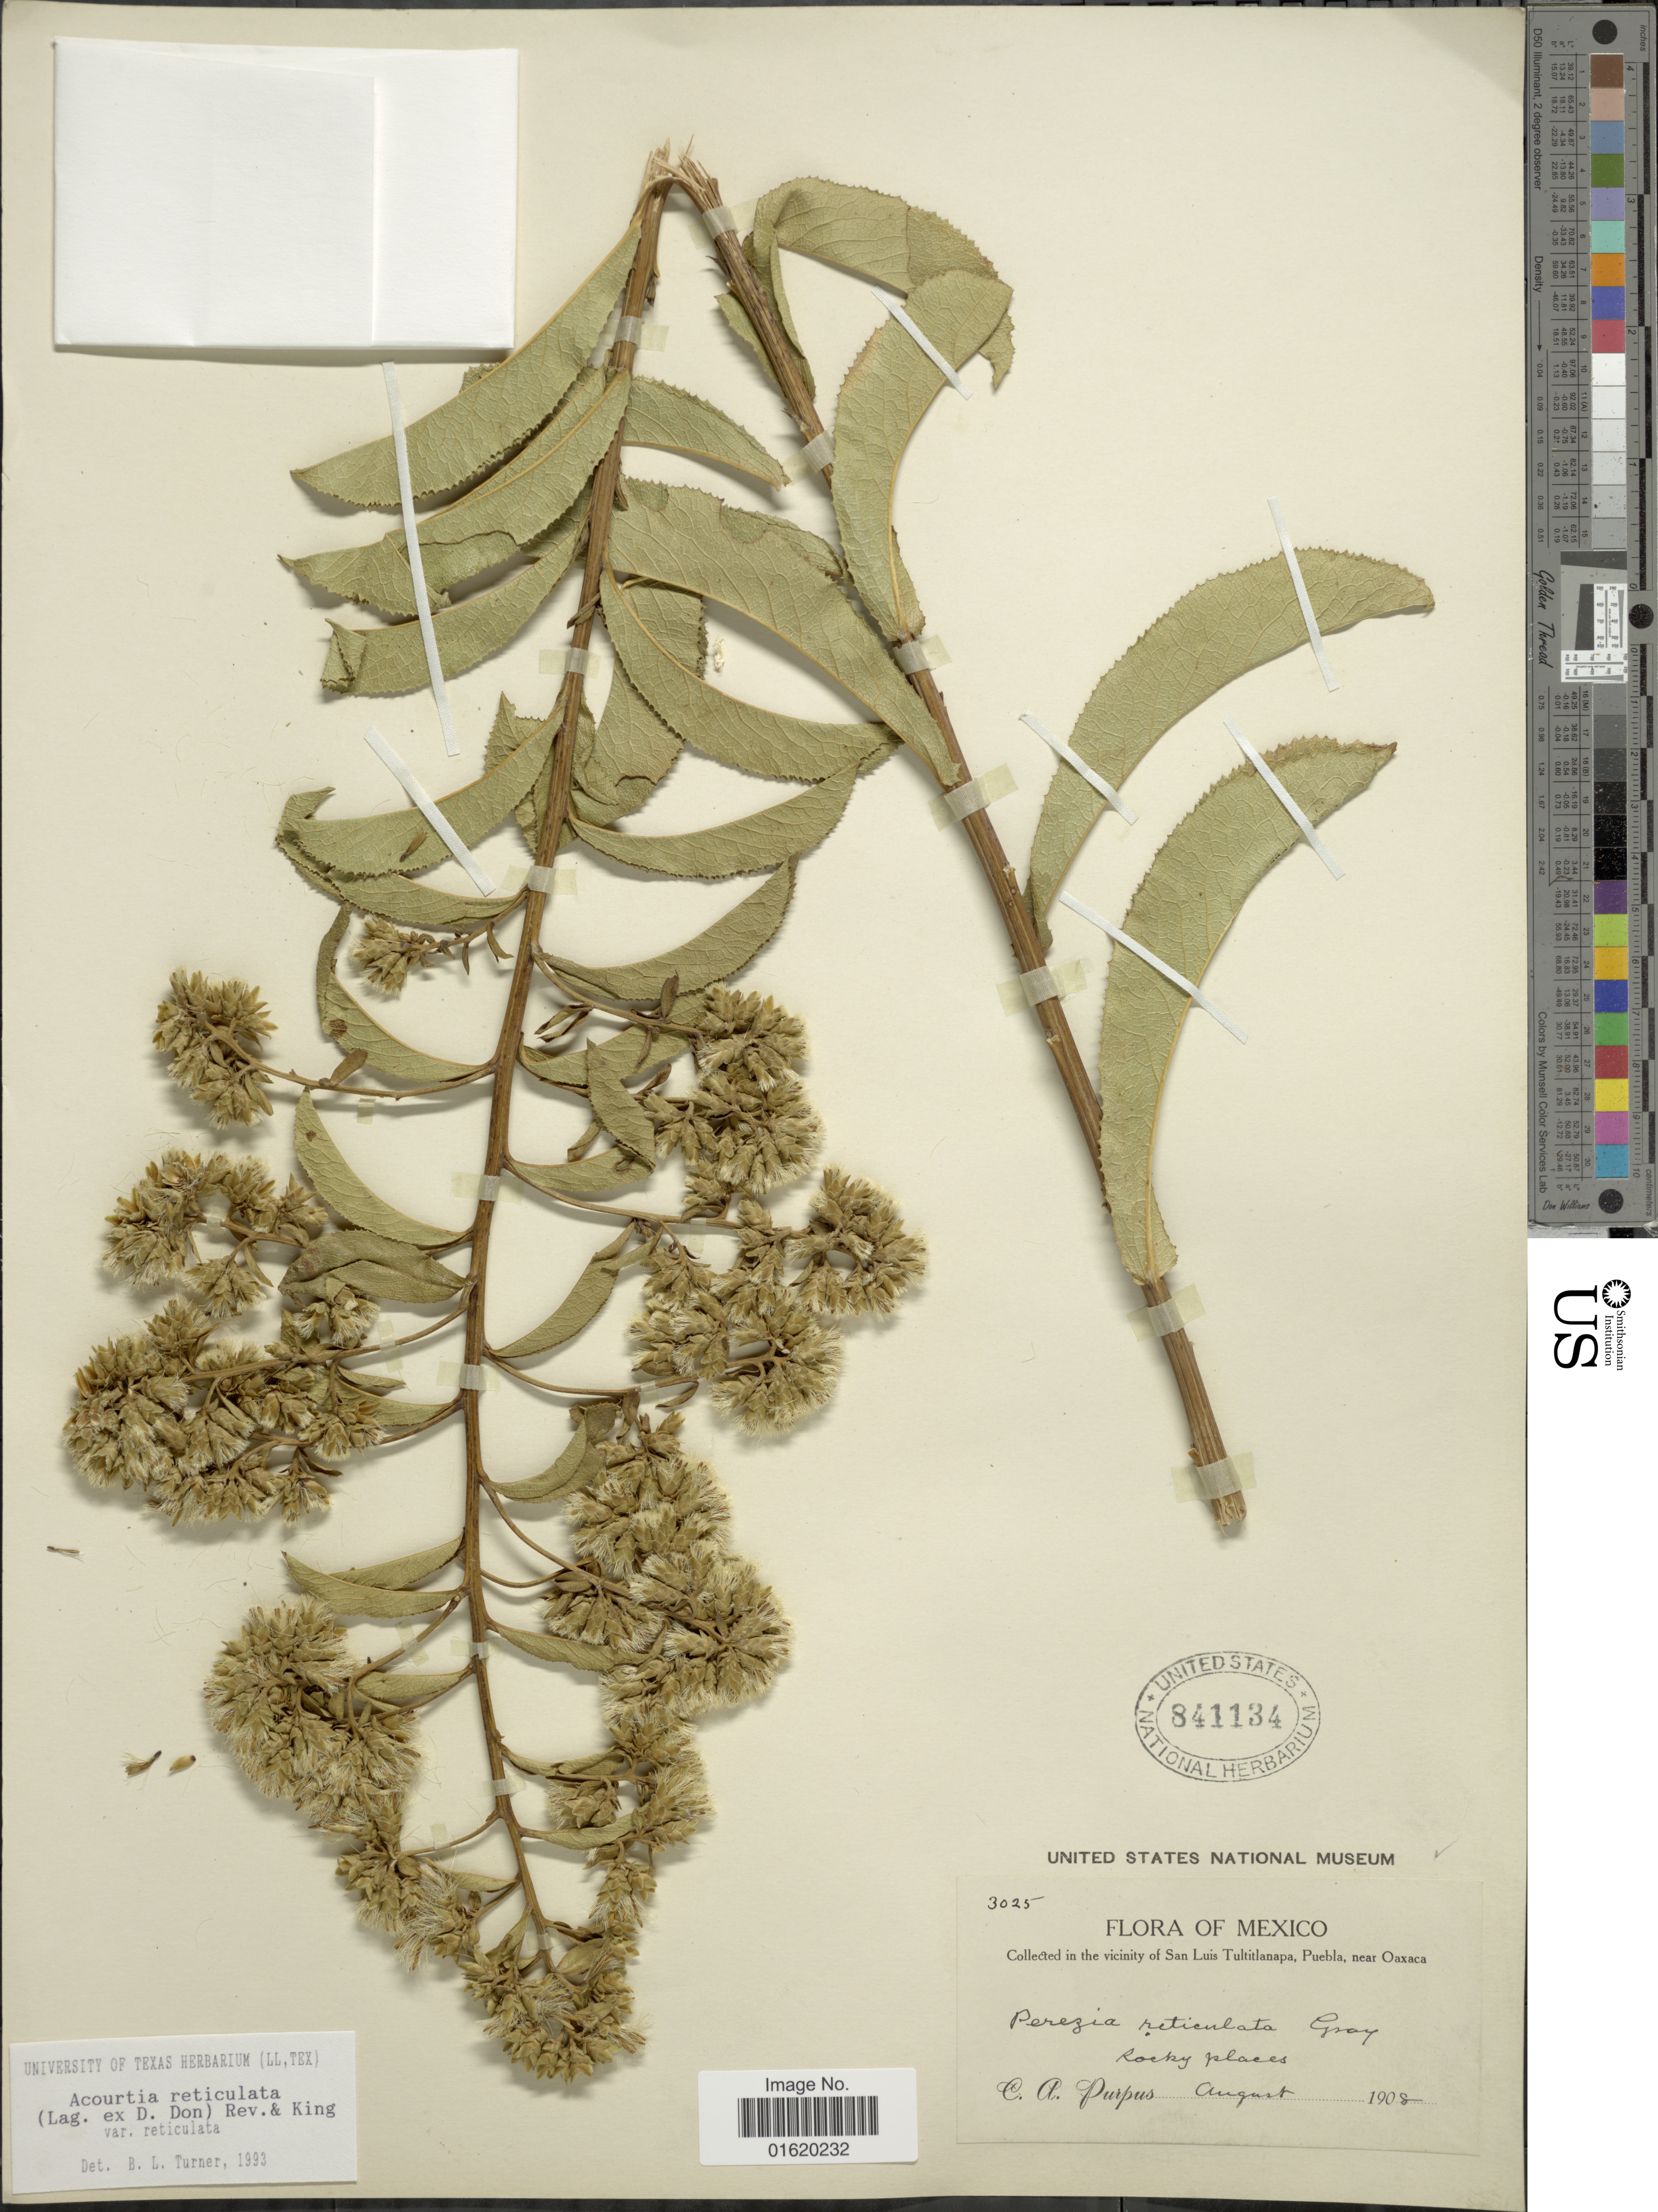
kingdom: Plantae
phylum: Tracheophyta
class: Magnoliopsida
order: Asterales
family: Asteraceae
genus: Acourtia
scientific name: Acourtia reticulata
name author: (Lag. ex D. Don) Reveal & R.M. King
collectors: C. A. Purpus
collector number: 3025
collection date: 1908-08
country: Mexico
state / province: Puebla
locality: Vicinity of San Luis Tulttitlanapa, near Oaxaca, rcoky places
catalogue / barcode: US 841134